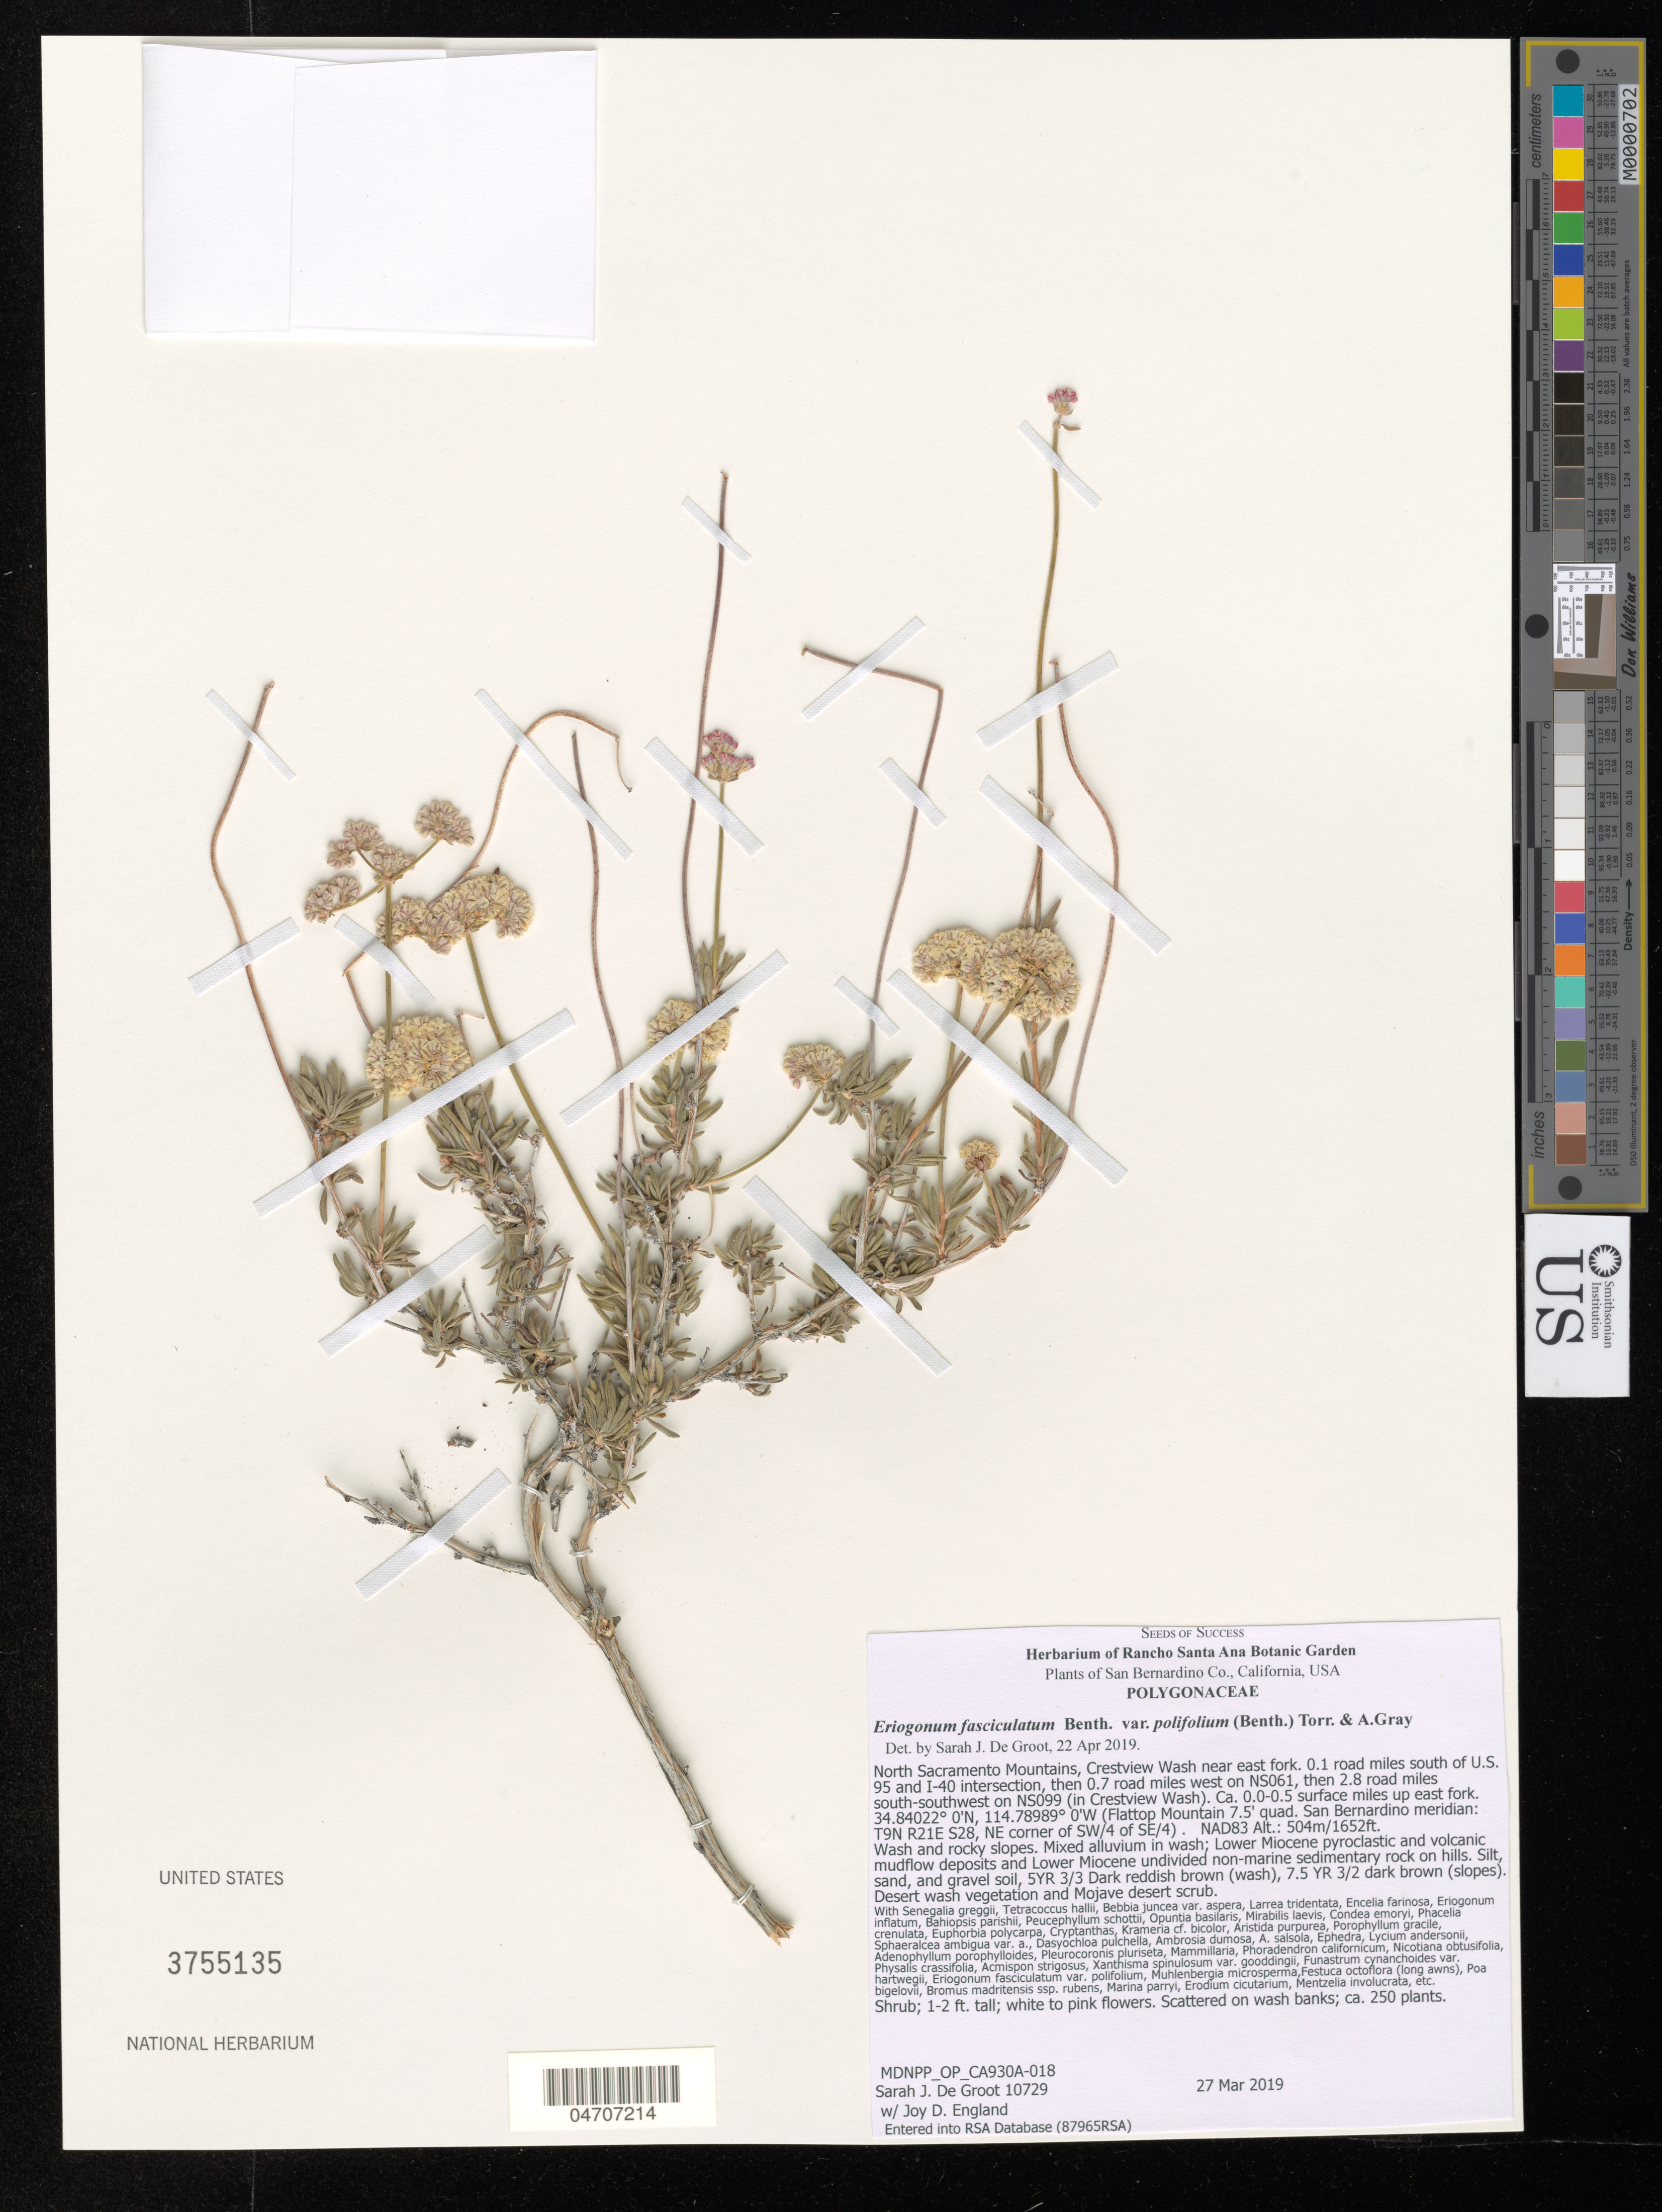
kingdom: Plantae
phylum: Tracheophyta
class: Magnoliopsida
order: Caryophyllales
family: Polygonaceae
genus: Eriogonum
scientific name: Eriogonum fasciculatum var. polifolium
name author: (Benth.) Torr. & A. Gray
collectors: S. De Groot & J. England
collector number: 10729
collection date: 2019-03-27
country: United States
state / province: California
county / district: San Bernardino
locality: San Bernardino Co. North Sacramento Mountains, Crestview Wash near east fork. 0.1 road miles south of U.S. 95 and I-40 intersection, then 0.7 road miles west on NS061, then 2.8 road miles south-southwest on NS099 (in Crestview Wash). Ca. 0.0-0.5 surface miles up east fork. (Flattop Mountain 7.5' quad. San Bernardino meridian: T9N R21E S28, SW/4 of SE/4). NAD83.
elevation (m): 504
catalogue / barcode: US 3755135